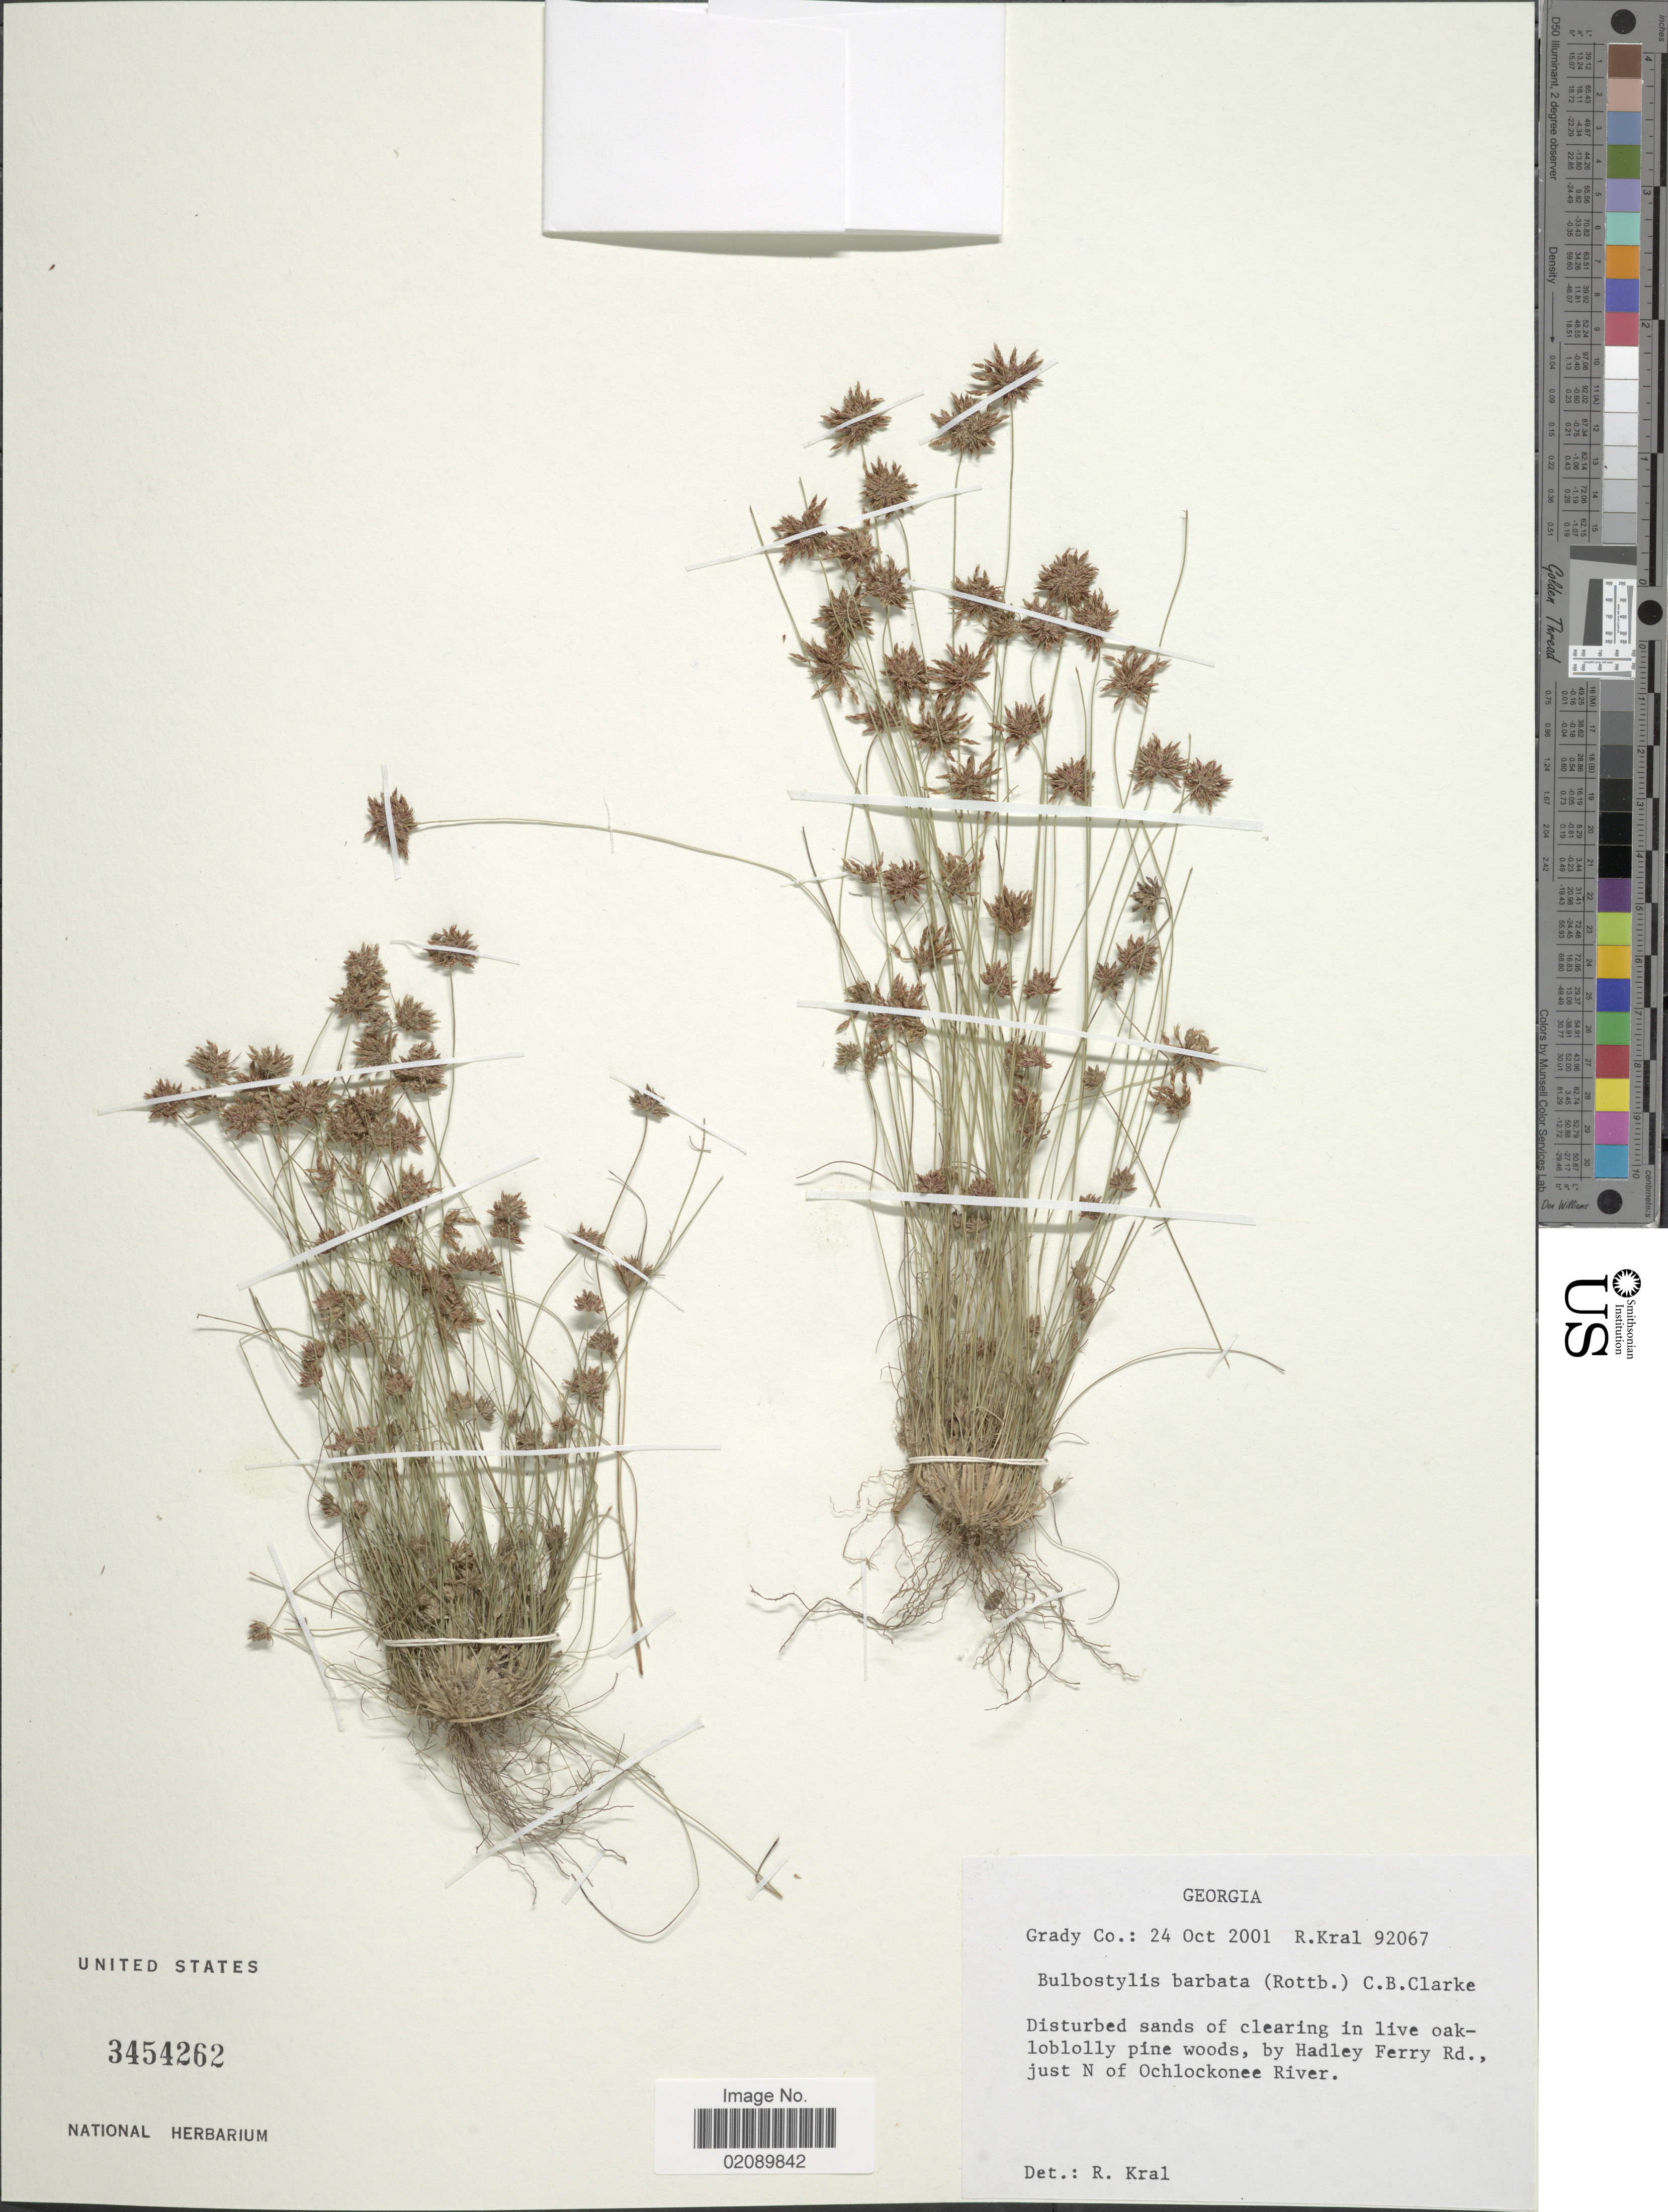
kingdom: Plantae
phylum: Tracheophyta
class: Liliopsida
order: Poales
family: Cyperaceae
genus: Bulbostylis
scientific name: Bulbostylis barbata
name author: (Rottb.) C.B. Clarke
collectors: R. Kral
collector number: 92067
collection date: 2001-10-24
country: United States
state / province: Georgia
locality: Grady Co. Disturbed sands of clearing in live oak-loblolly pine woods, by Hadley Ferry Rd., just N of Ocklockonee River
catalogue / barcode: US 3454262